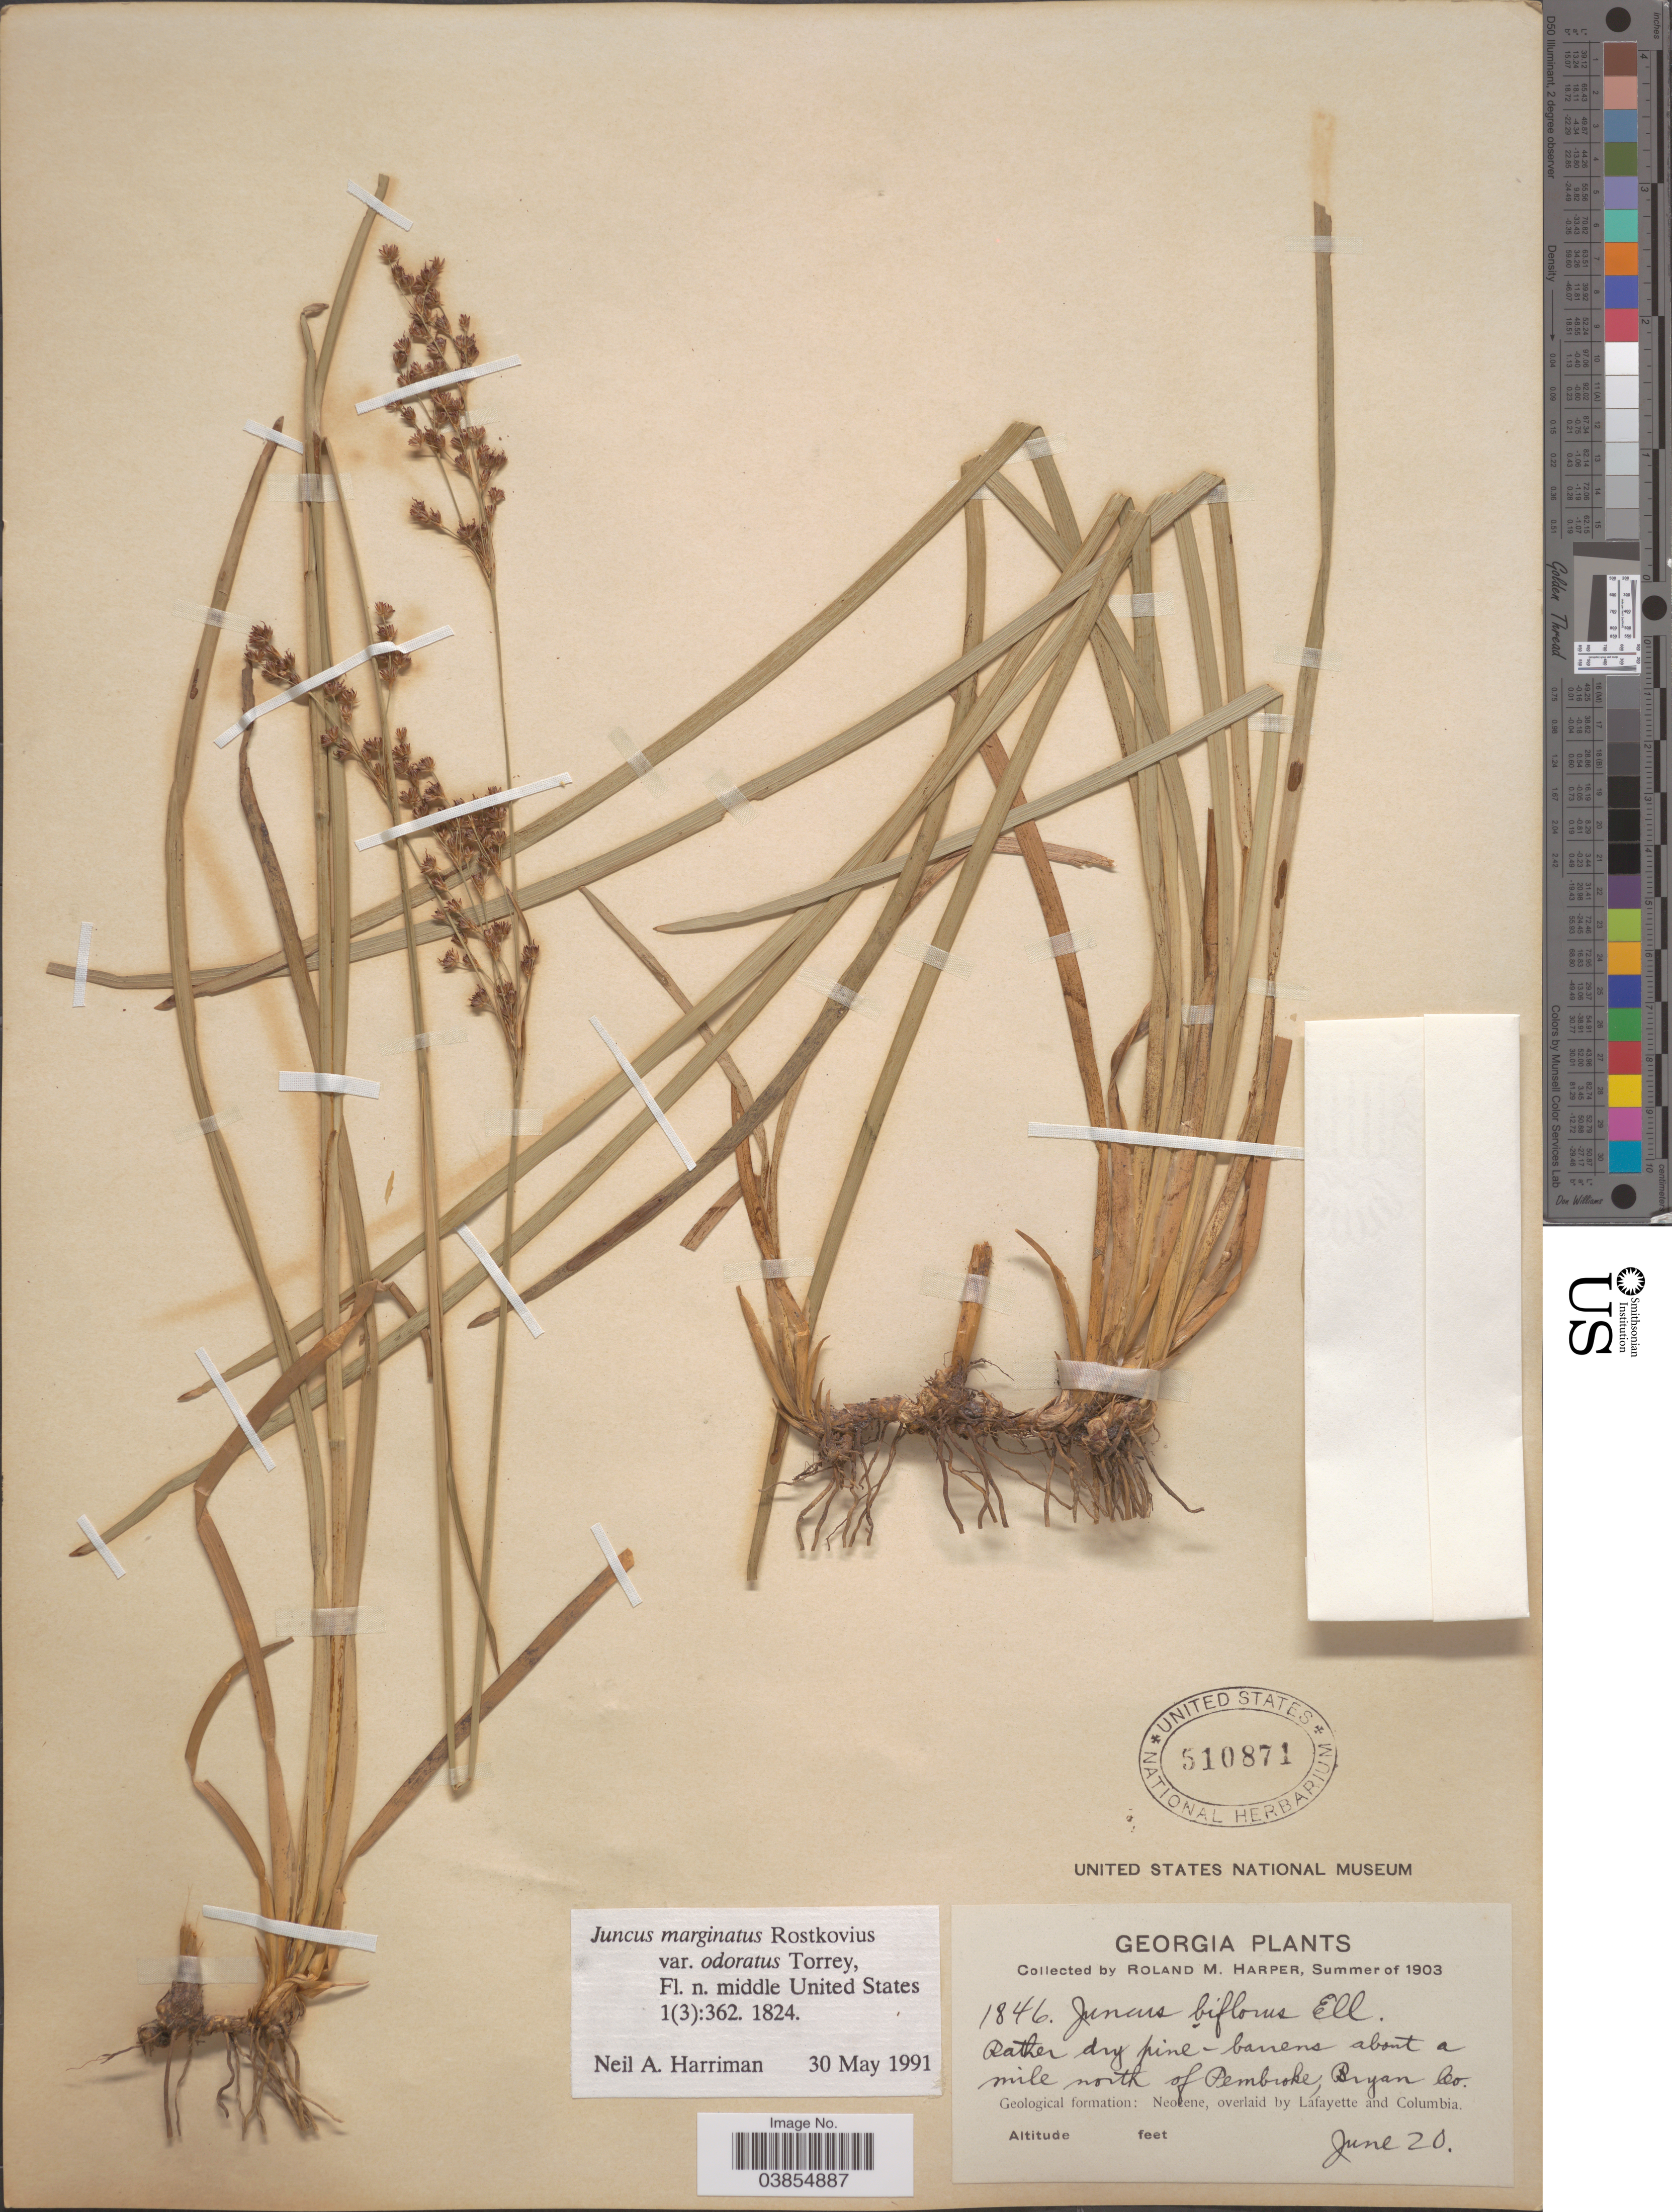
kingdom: Plantae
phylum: Tracheophyta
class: Liliopsida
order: Poales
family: Juncaceae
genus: Juncus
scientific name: Juncus marginatus var. odoratus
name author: Torr.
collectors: R. M. Harper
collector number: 1846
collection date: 1903-06-20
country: United States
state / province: Georgia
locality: Rather dry pine-barrens about a mile north of Pembroke, Bryan Co. Geological formation: Neocene, overlaid by Lafayette and Columbia.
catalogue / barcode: US 510871